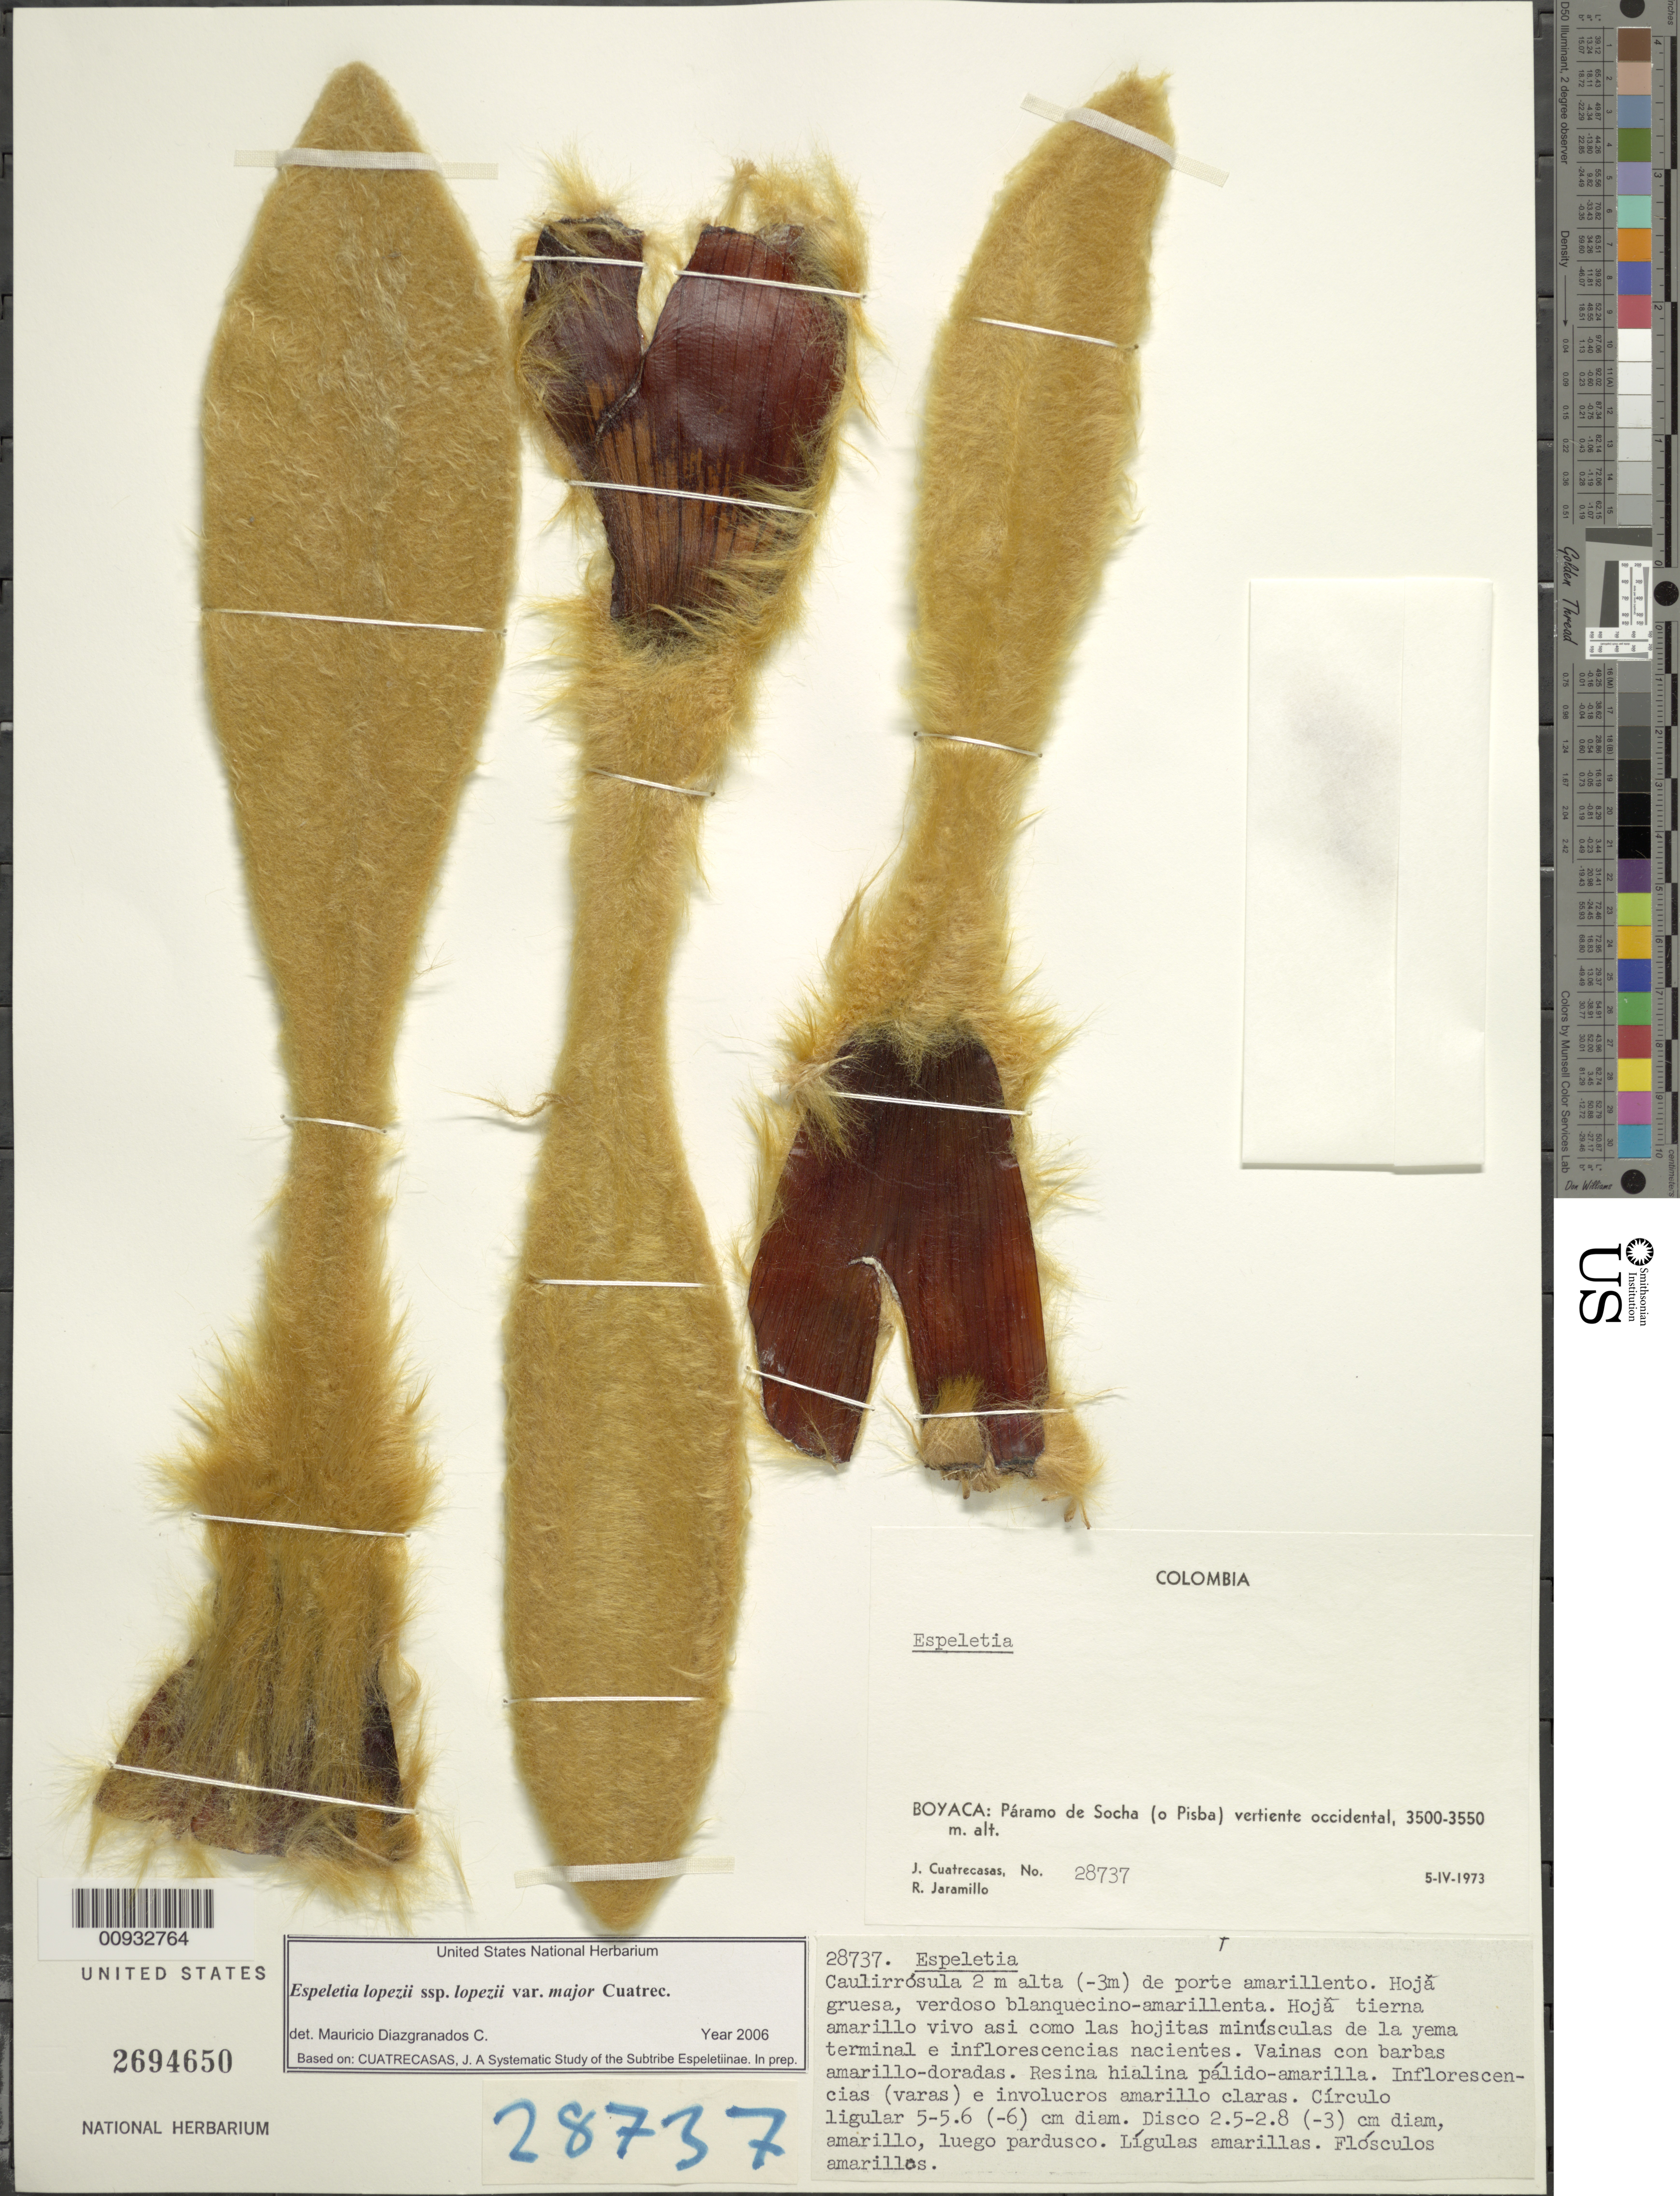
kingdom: Plantae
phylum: Tracheophyta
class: Magnoliopsida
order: Asterales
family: Asteraceae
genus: Espeletia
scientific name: Espeletia lopezii var. major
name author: Cuatrec.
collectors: J. Cuatrecasas & R. Jaramillo M.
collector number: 28737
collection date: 1973-04-05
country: Colombia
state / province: Boyacá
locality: Paramo de Socha (o Pisba) vertiente occidental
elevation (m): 3500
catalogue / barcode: US 2694650